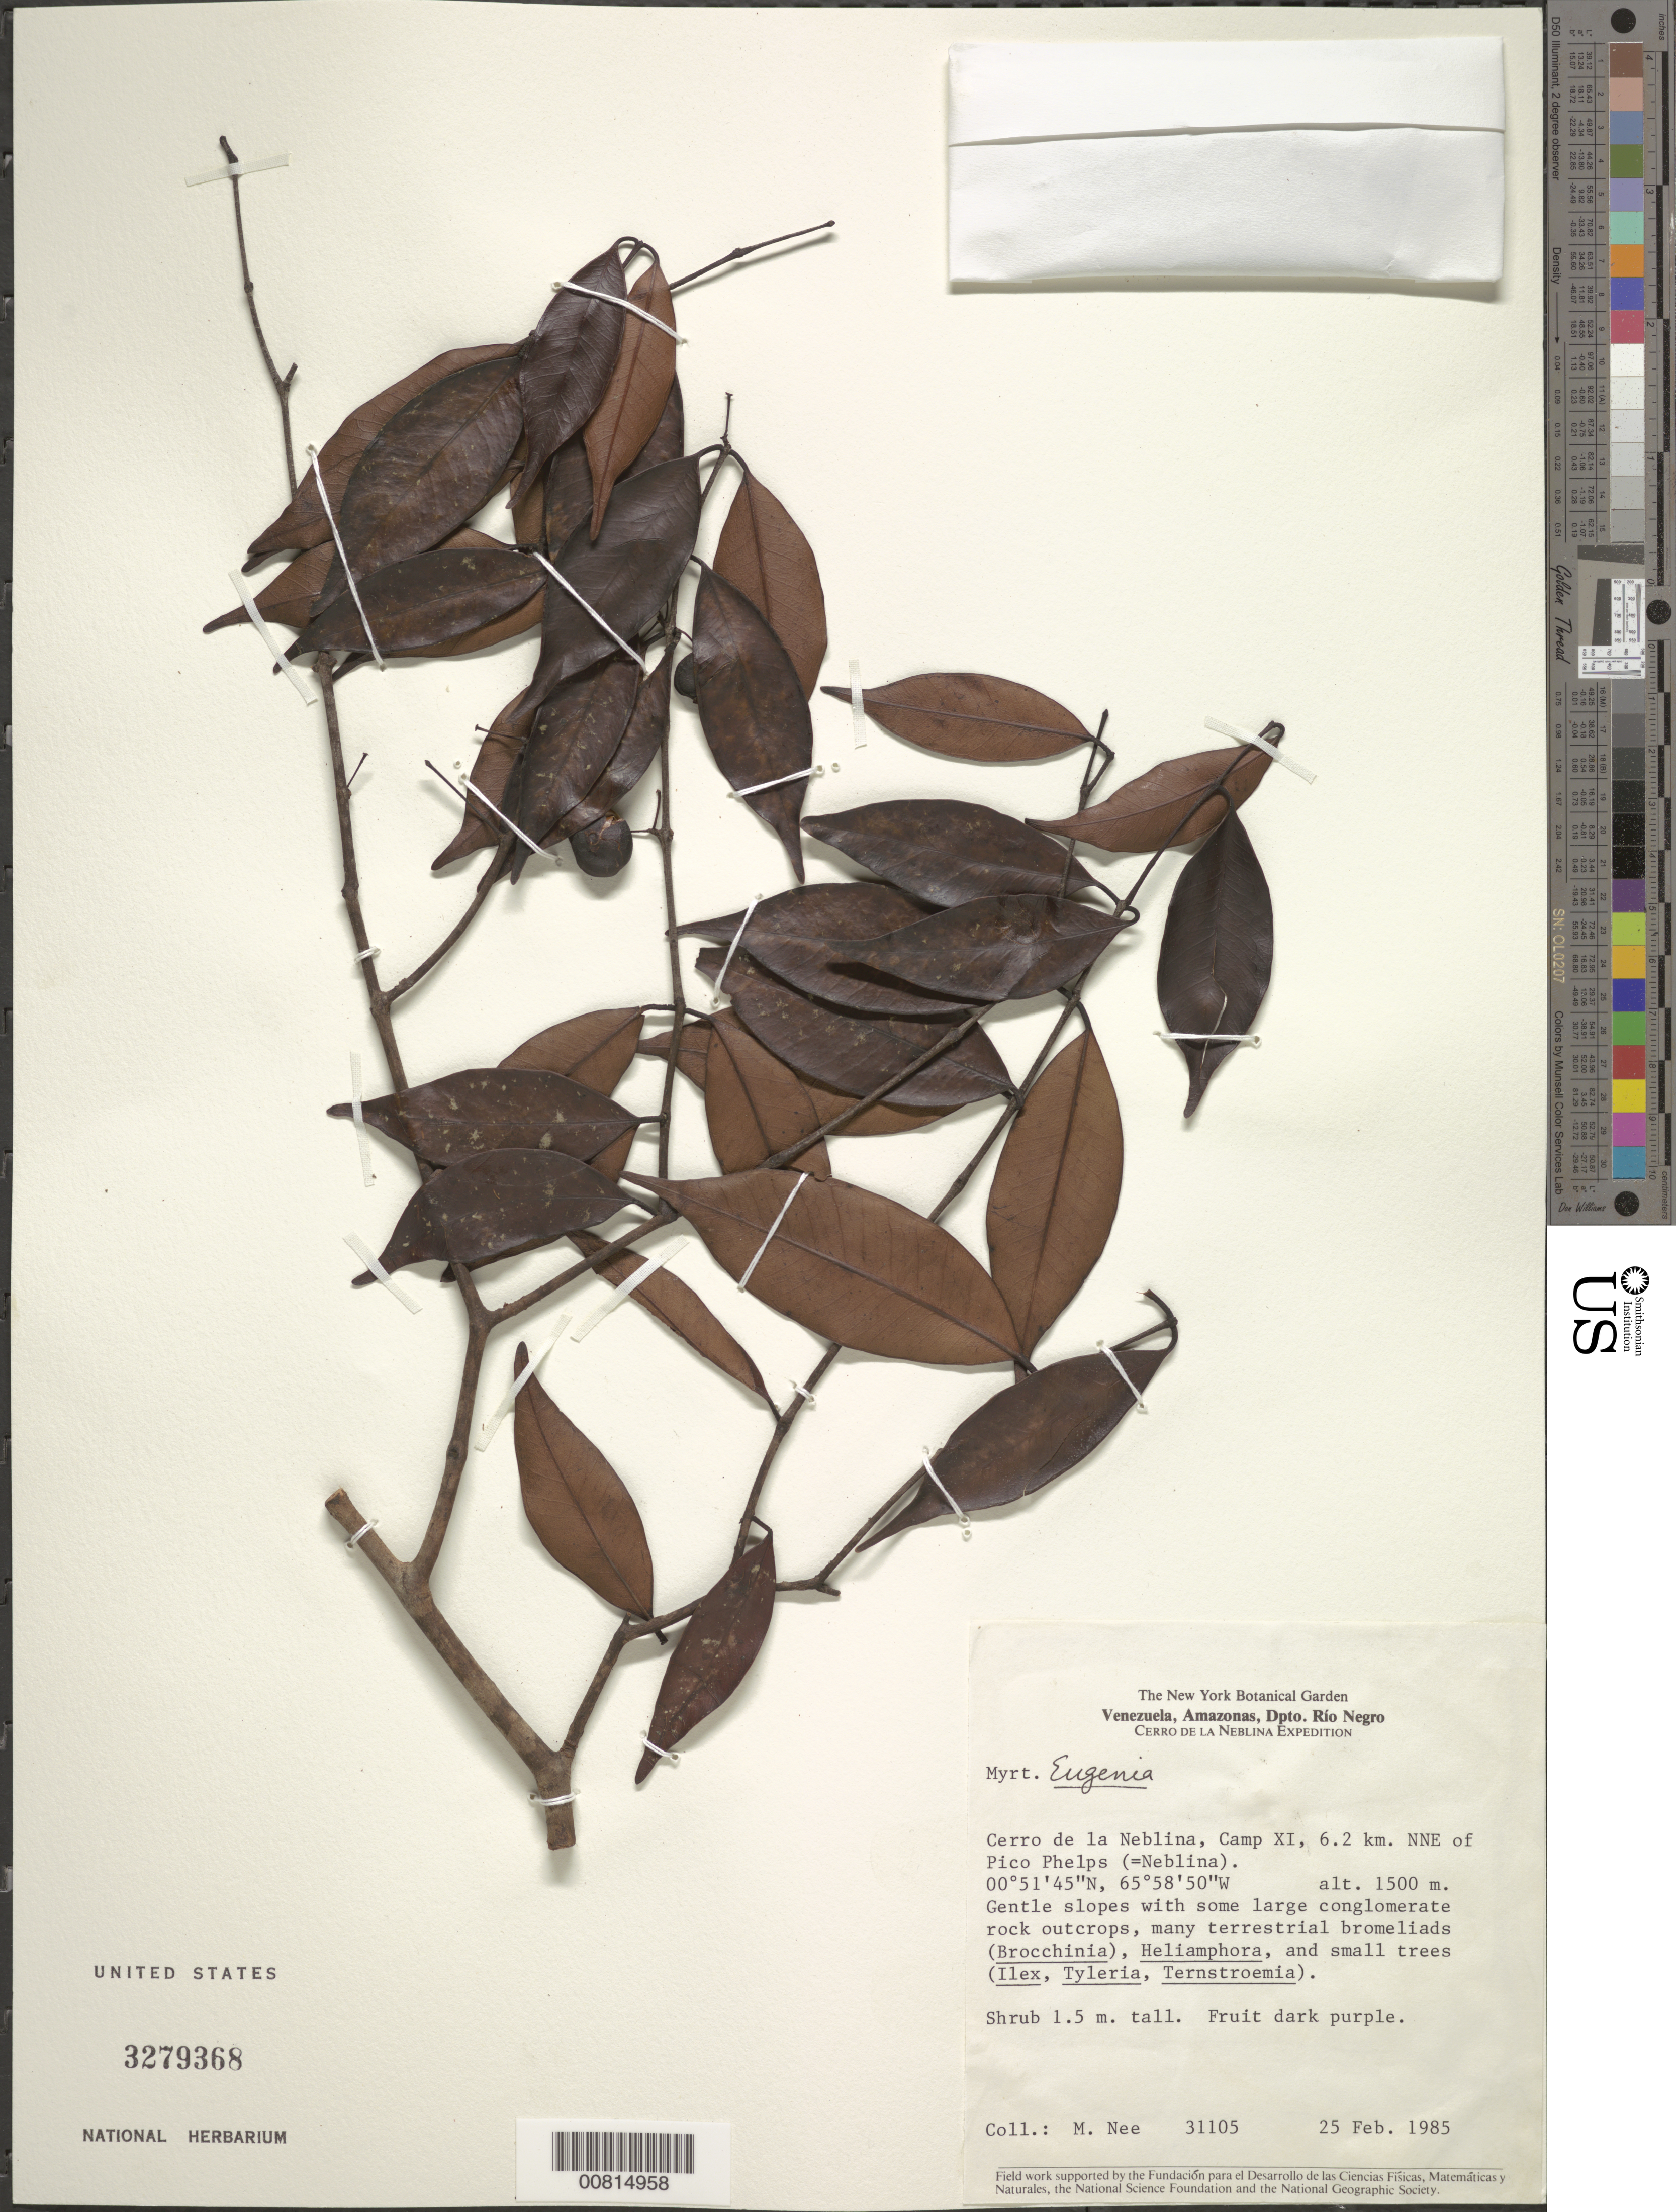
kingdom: Plantae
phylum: Tracheophyta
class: Magnoliopsida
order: Myrtales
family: Myrtaceae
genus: Eugenia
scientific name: Eugenia sp.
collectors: M. Nee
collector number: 31105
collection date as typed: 25-Feb-85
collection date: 1985-02-25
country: Venezuela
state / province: Amazonas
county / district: Río Negro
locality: Cerro de la Neblina, Camp XI, 6.2 km NNE of Pico Phelps (=Neblina)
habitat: Gentle slopes with some large conglomerate rock outcrops, with bromeliads and small trees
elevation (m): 1500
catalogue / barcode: US 3279368